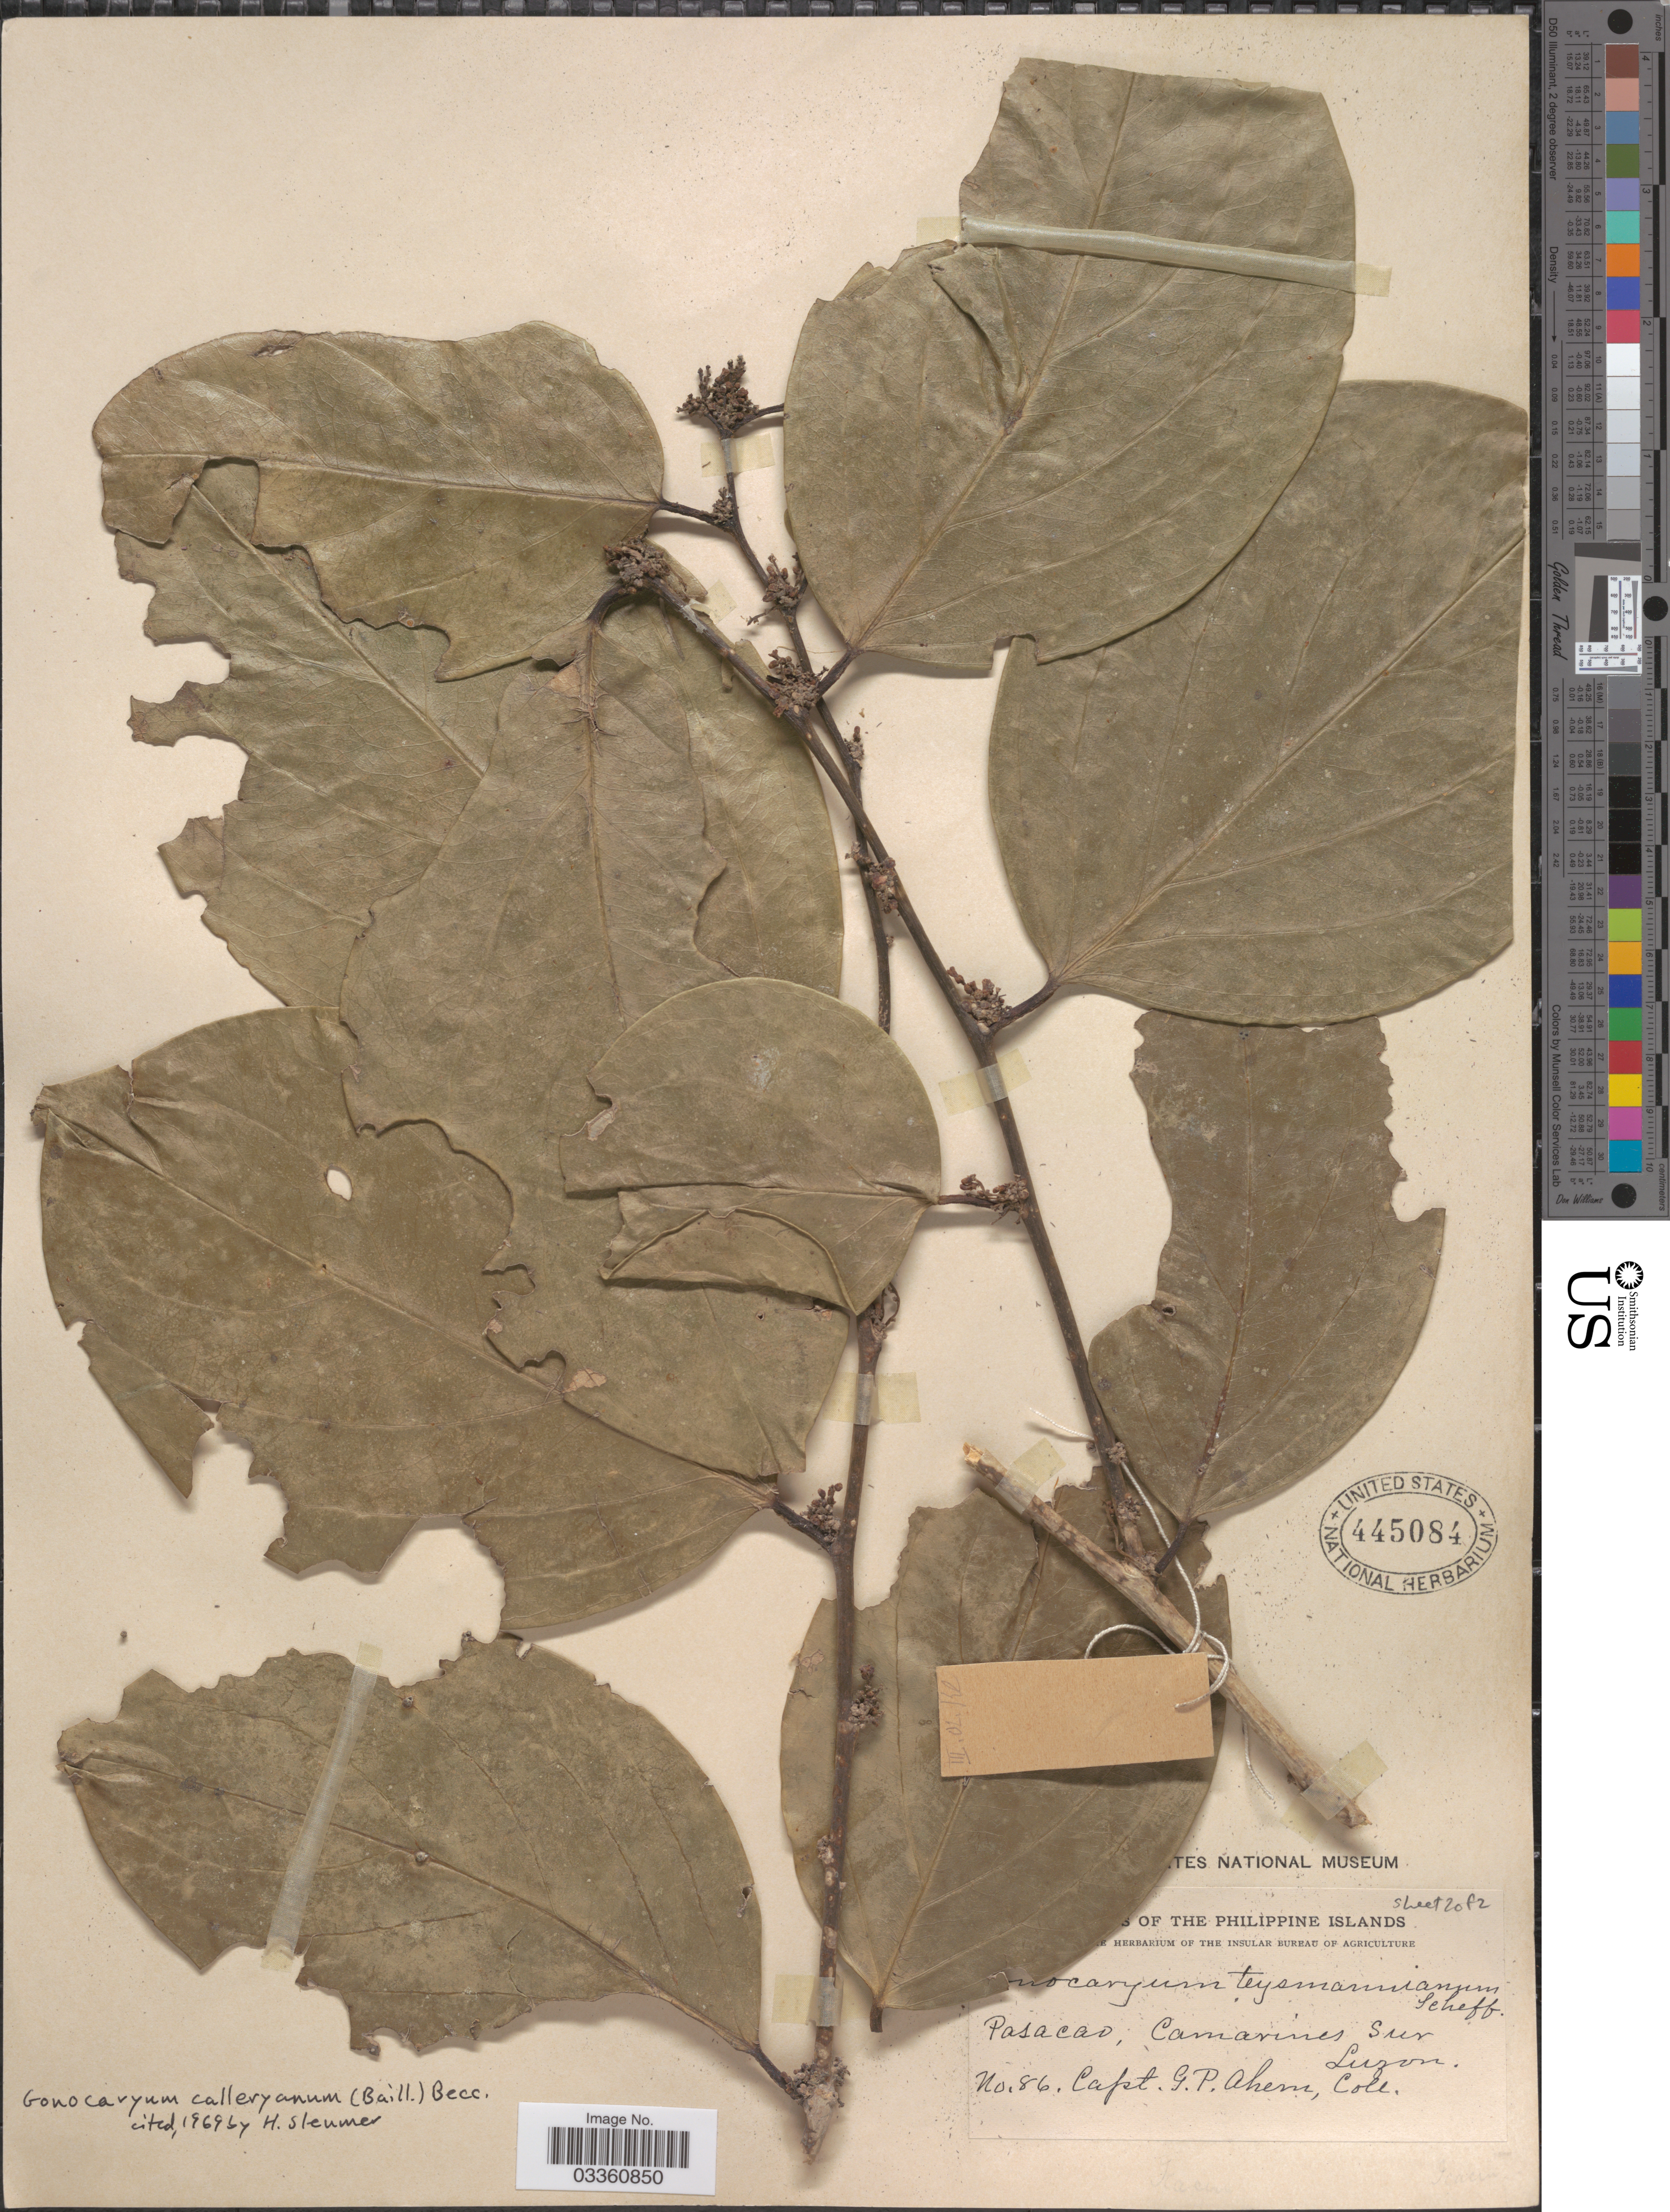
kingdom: Plantae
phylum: Tracheophyta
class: Magnoliopsida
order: Cardiopteridales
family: Cardiopteridaceae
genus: Gonocaryum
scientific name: Gonocaryum calleryanum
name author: (Baill.) Becc.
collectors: G. Ahern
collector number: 86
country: Philippines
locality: Pascao, Camarines Sur. Luzon.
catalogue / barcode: US 445084